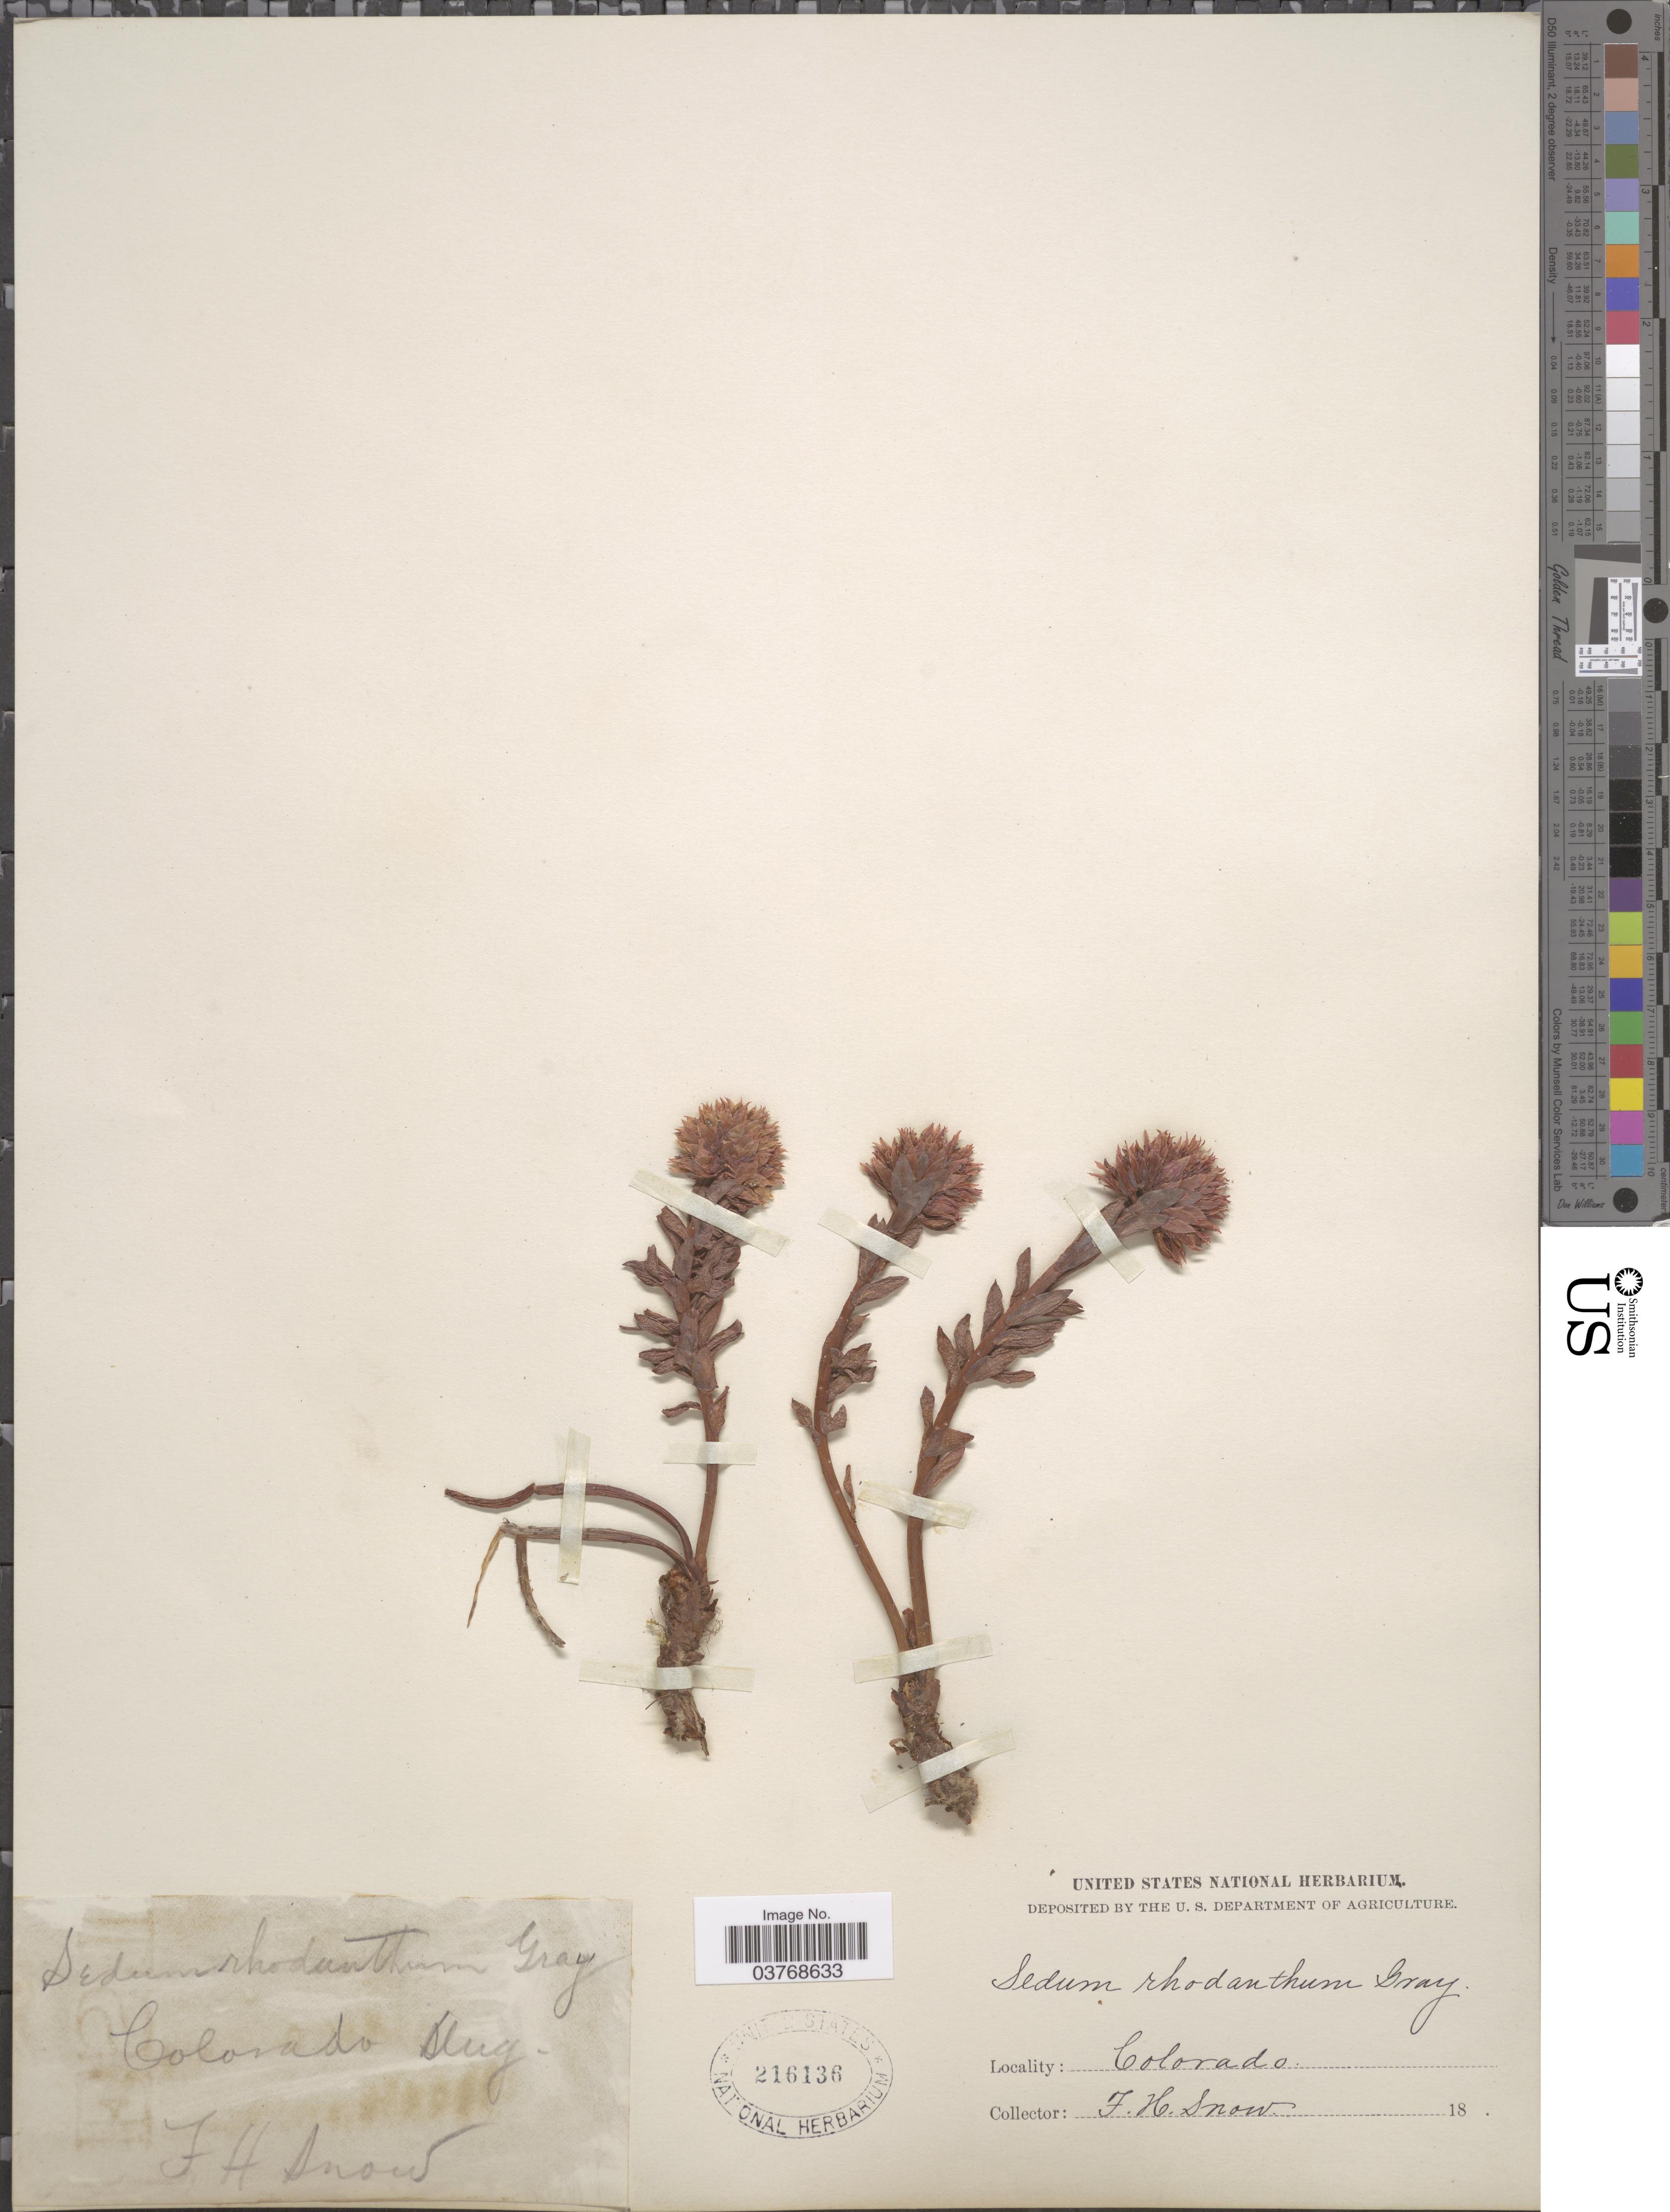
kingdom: Plantae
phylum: Tracheophyta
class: Magnoliopsida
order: Saxifragales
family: Crassulaceae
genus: Rhodiola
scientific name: Rhodiola rhodantha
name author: (A. Gray) H. Jacobsen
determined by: Strong, Mark T., (BOT), Smithsonian Institution - National Museum of Natural History (UNITED STATES)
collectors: F. H. Snow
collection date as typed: Aug. 18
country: United States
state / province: Colorado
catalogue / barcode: US 216136